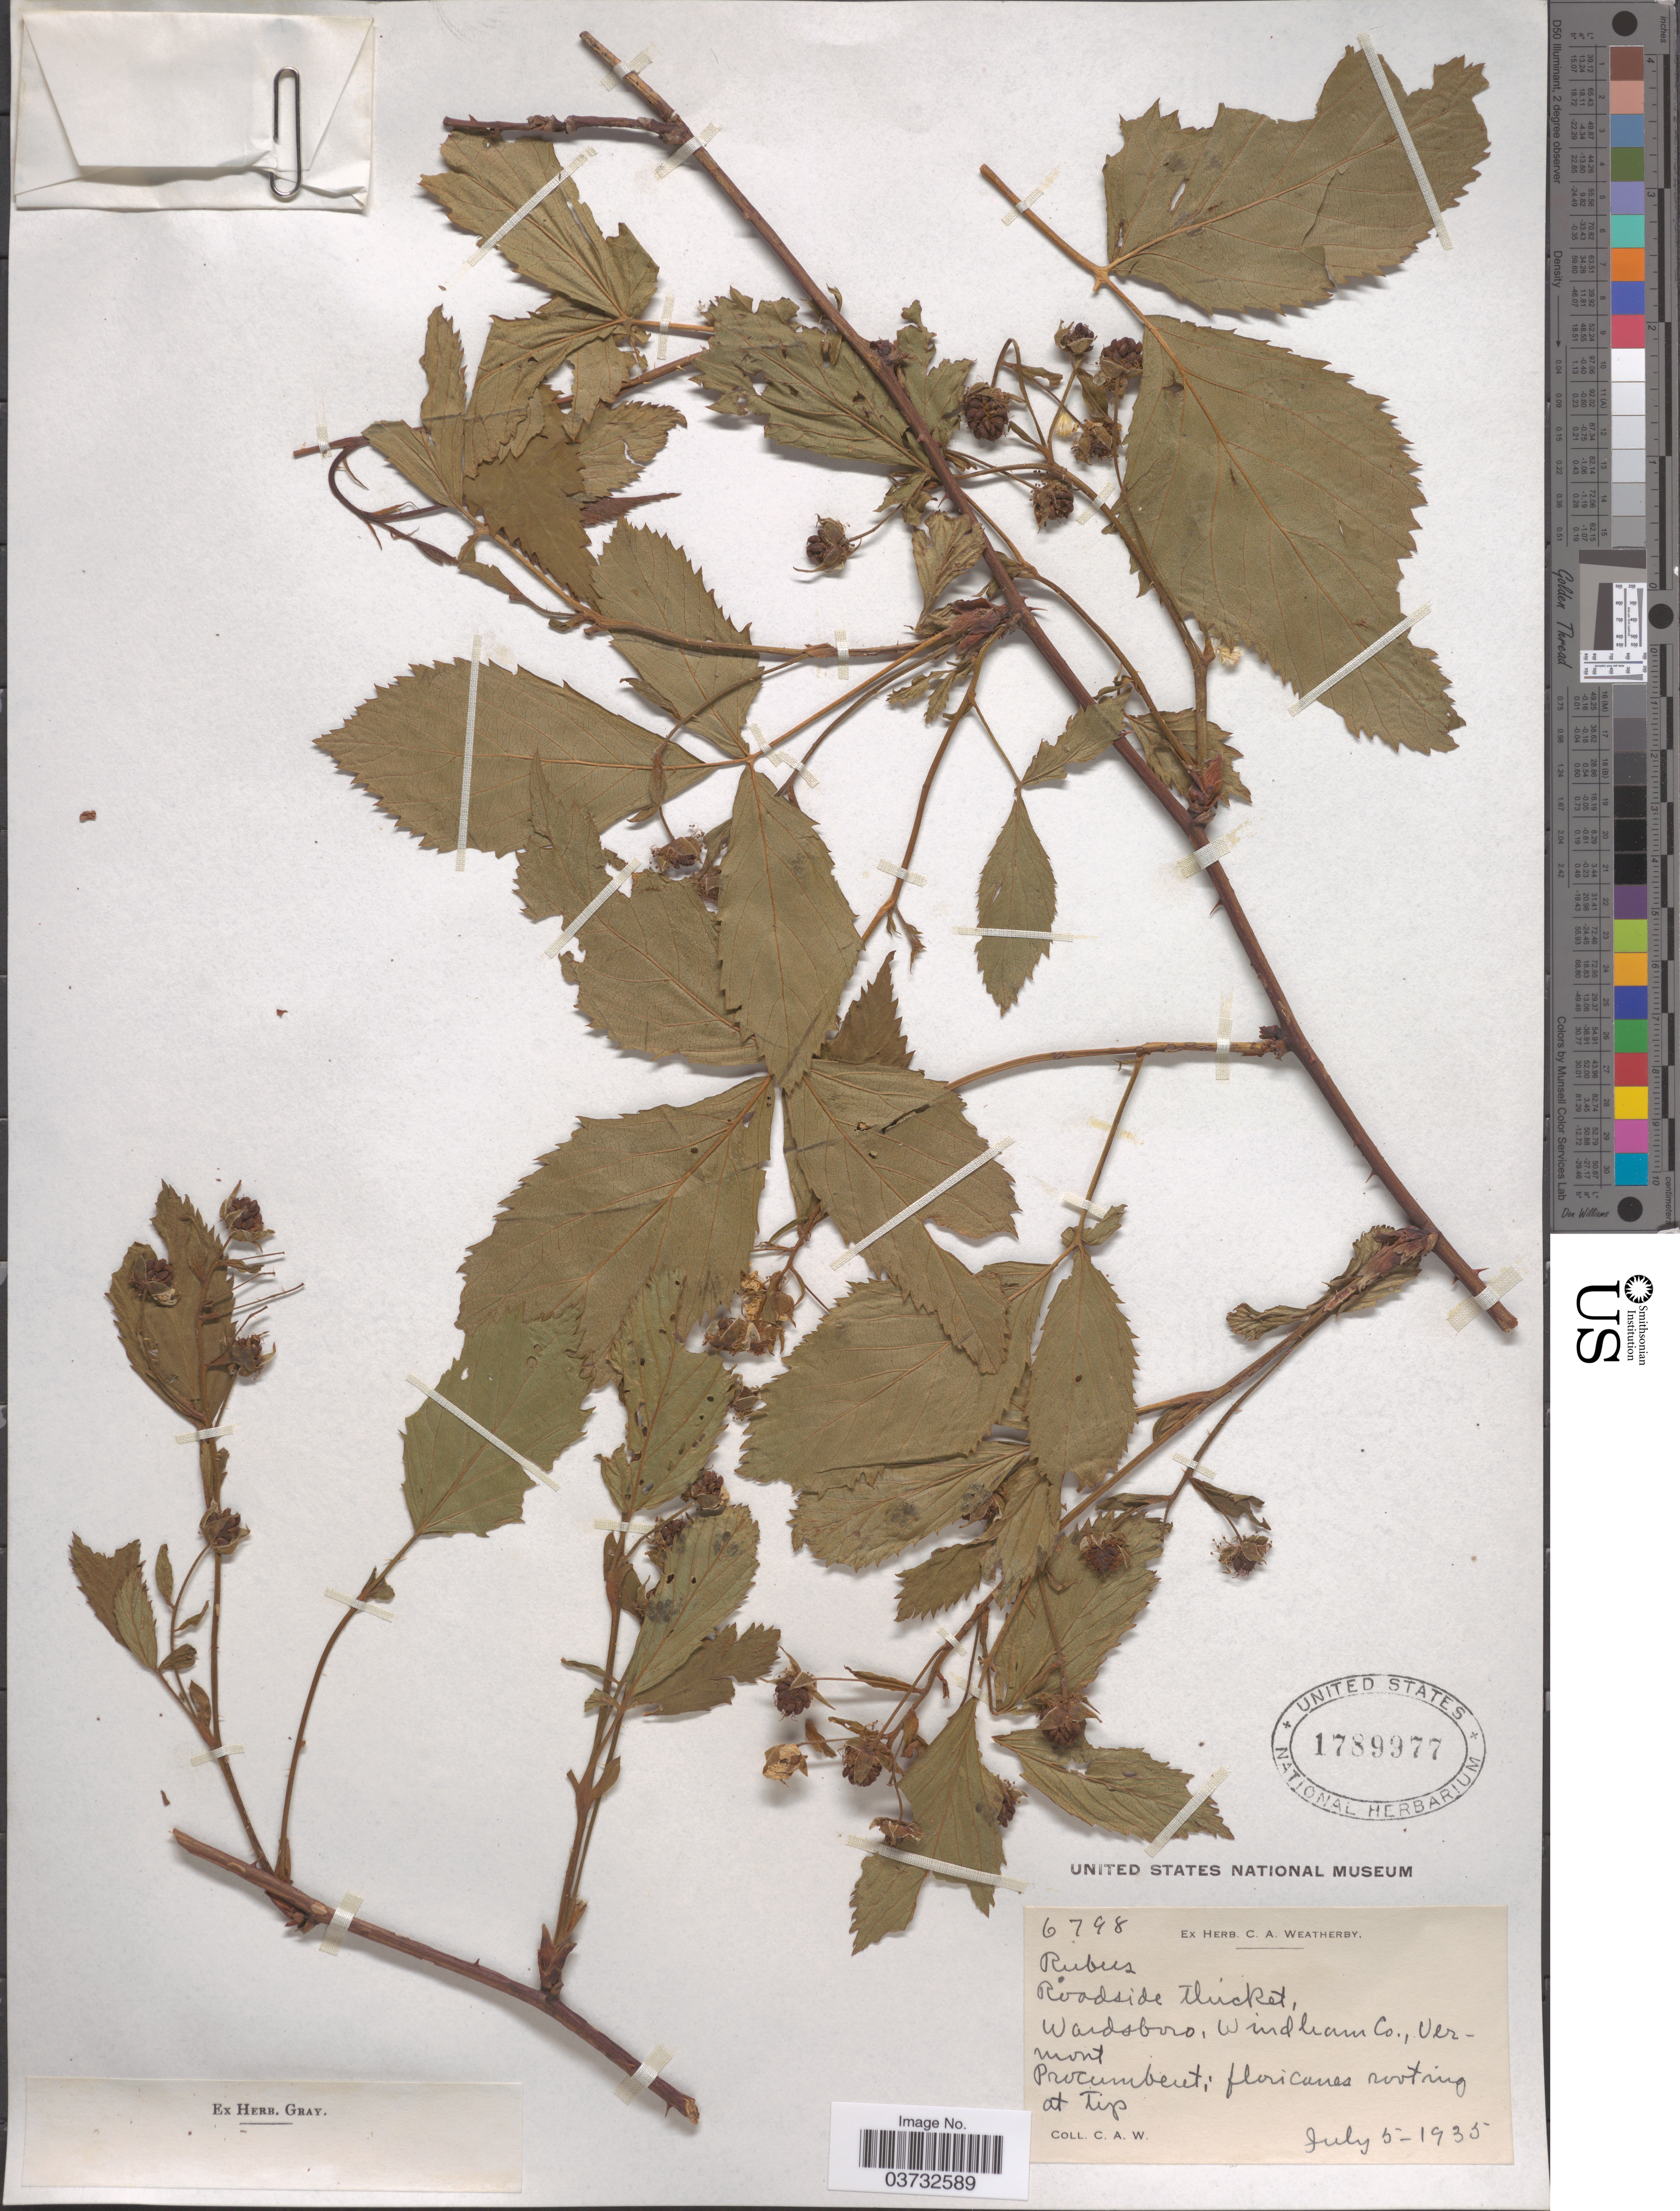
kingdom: Plantae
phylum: Tracheophyta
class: Magnoliopsida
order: Rosales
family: Rosaceae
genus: Rubus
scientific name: Rubus sp.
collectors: C. A. Weatherby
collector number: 6798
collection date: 1935-07-05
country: United States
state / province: Vermont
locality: Roadside thicket, Wardsboro, Windham Co.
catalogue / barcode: US 1789977